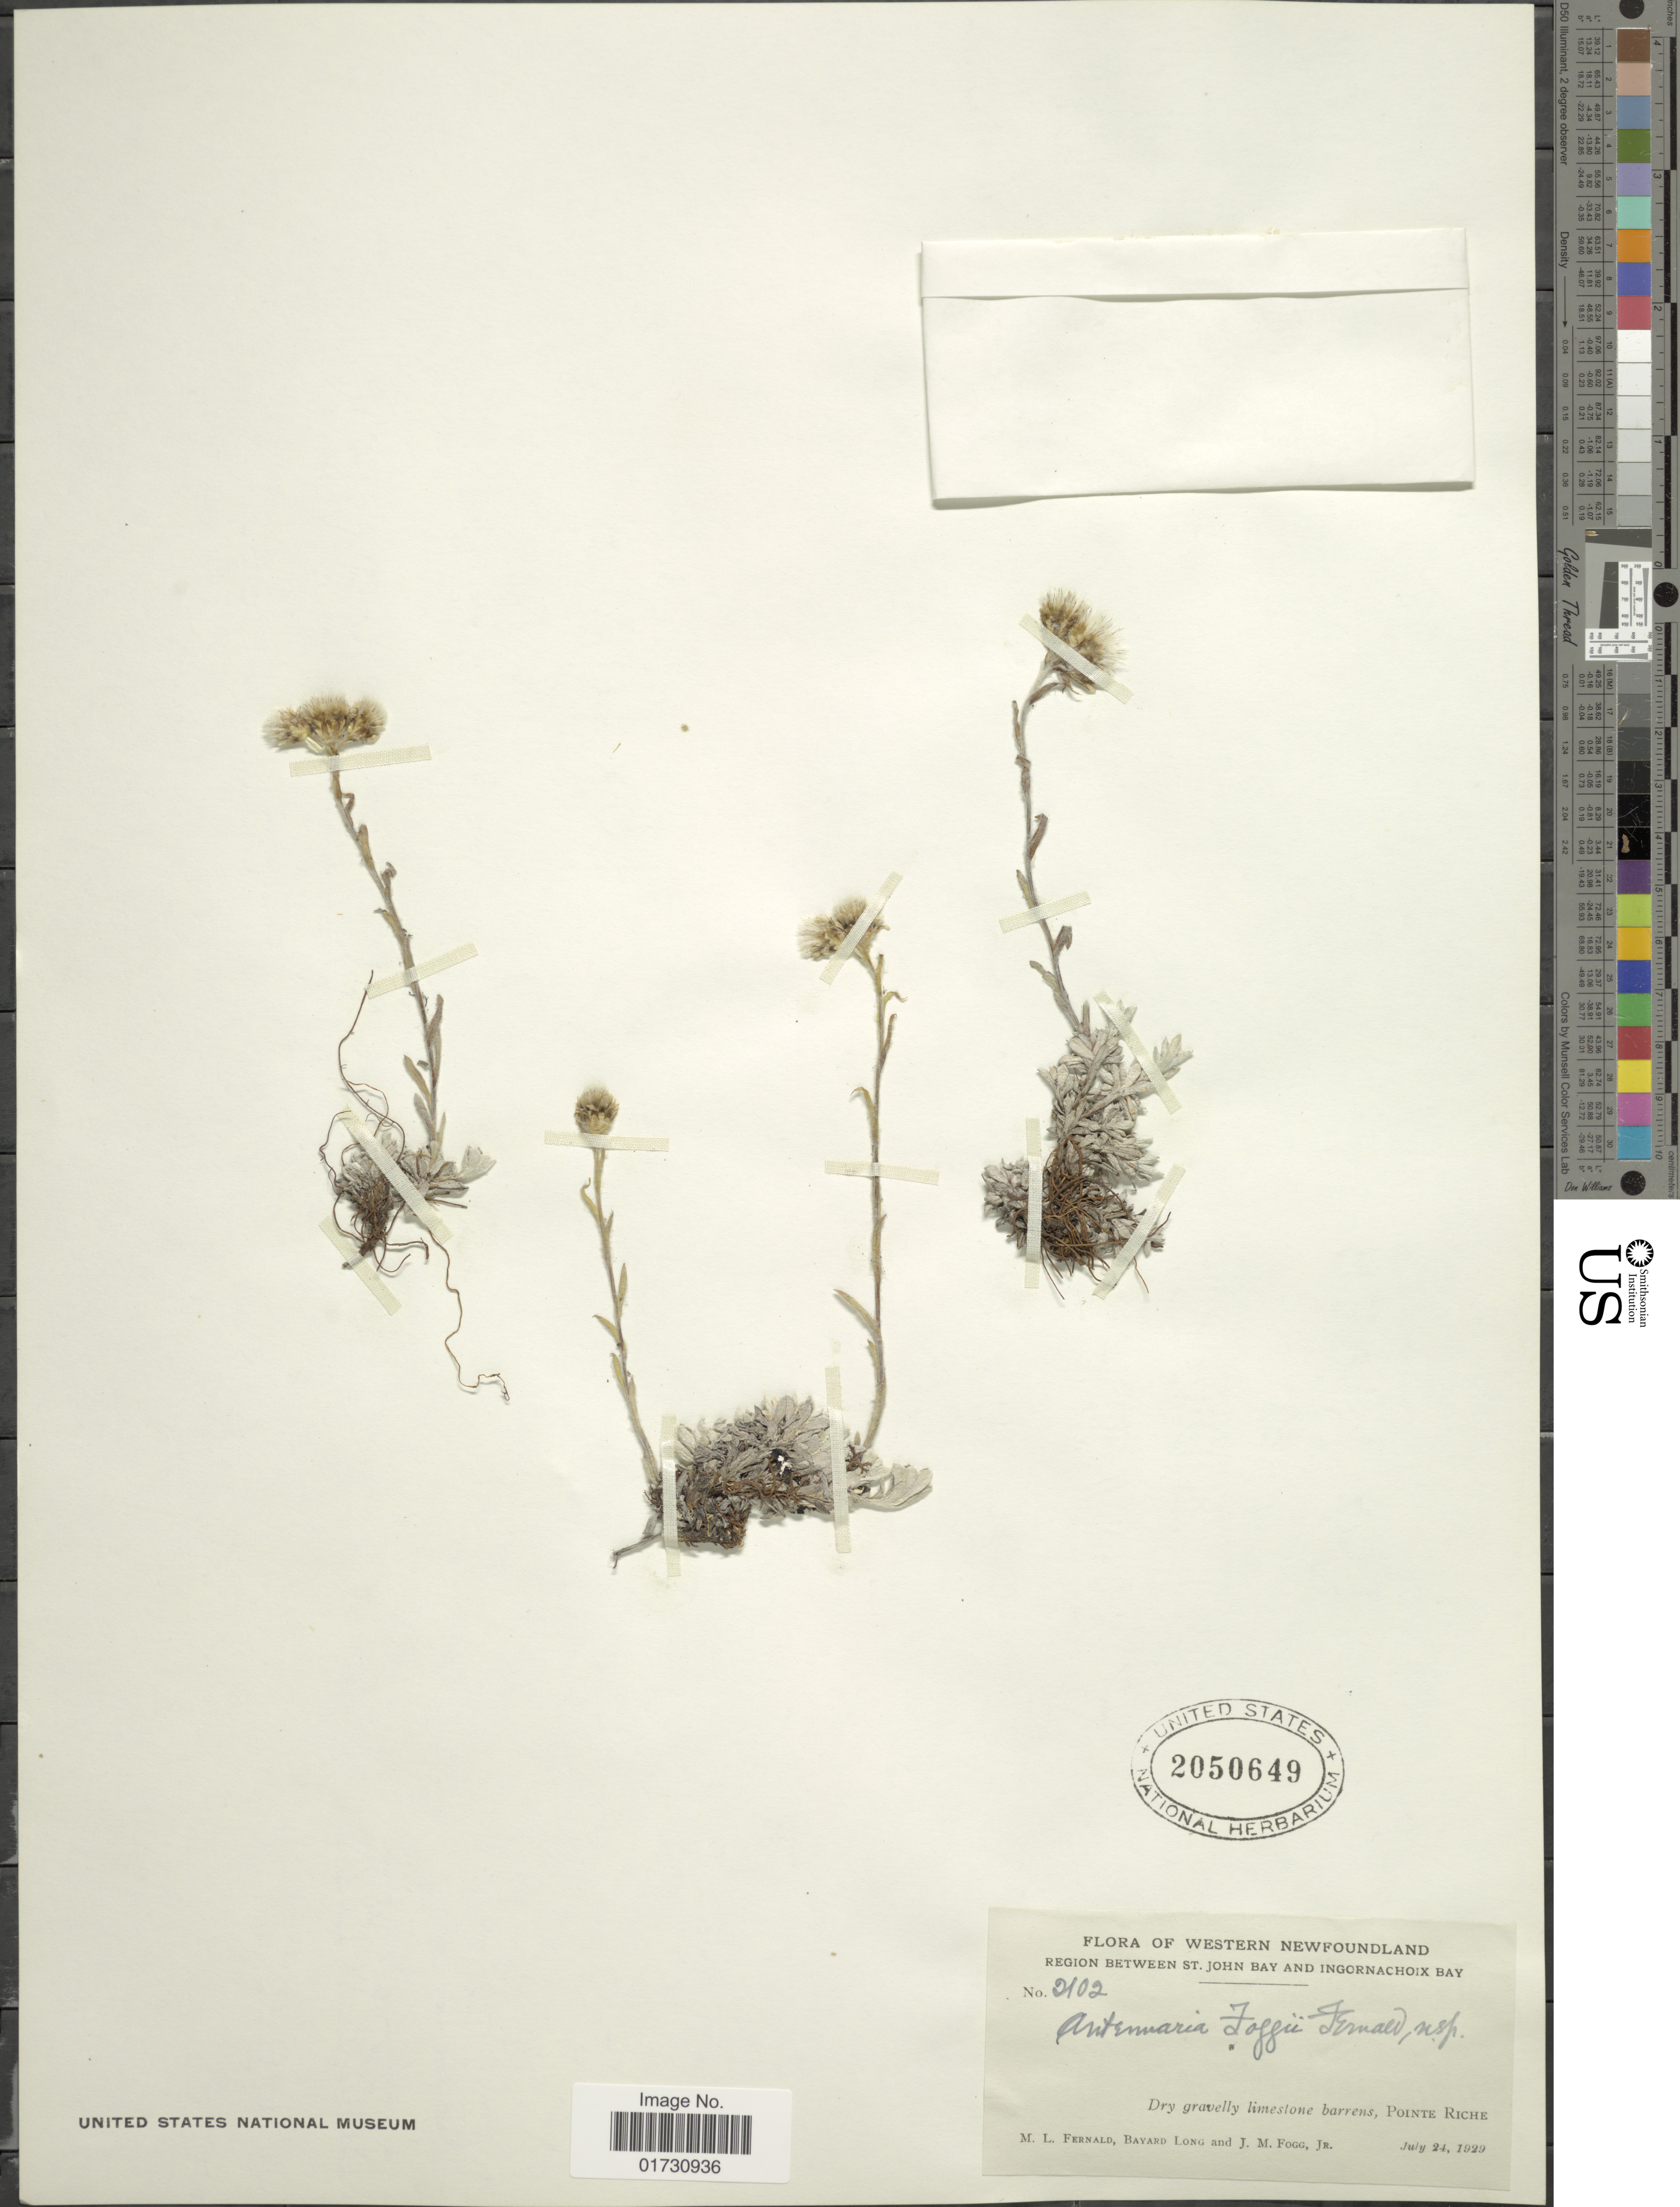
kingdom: Plantae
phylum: Tracheophyta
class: Magnoliopsida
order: Asterales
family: Asteraceae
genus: Antennaria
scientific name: Antennaria foggii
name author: Fernald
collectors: M. L. Fernald, B. Long & J. Fogg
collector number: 2102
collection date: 1929-07-24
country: Canada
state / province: Newfoundland and Labrador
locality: Western Newfoundland, Region between St. John Bay and Ingornachoix Bay, Pointe Riche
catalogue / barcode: US 2050649